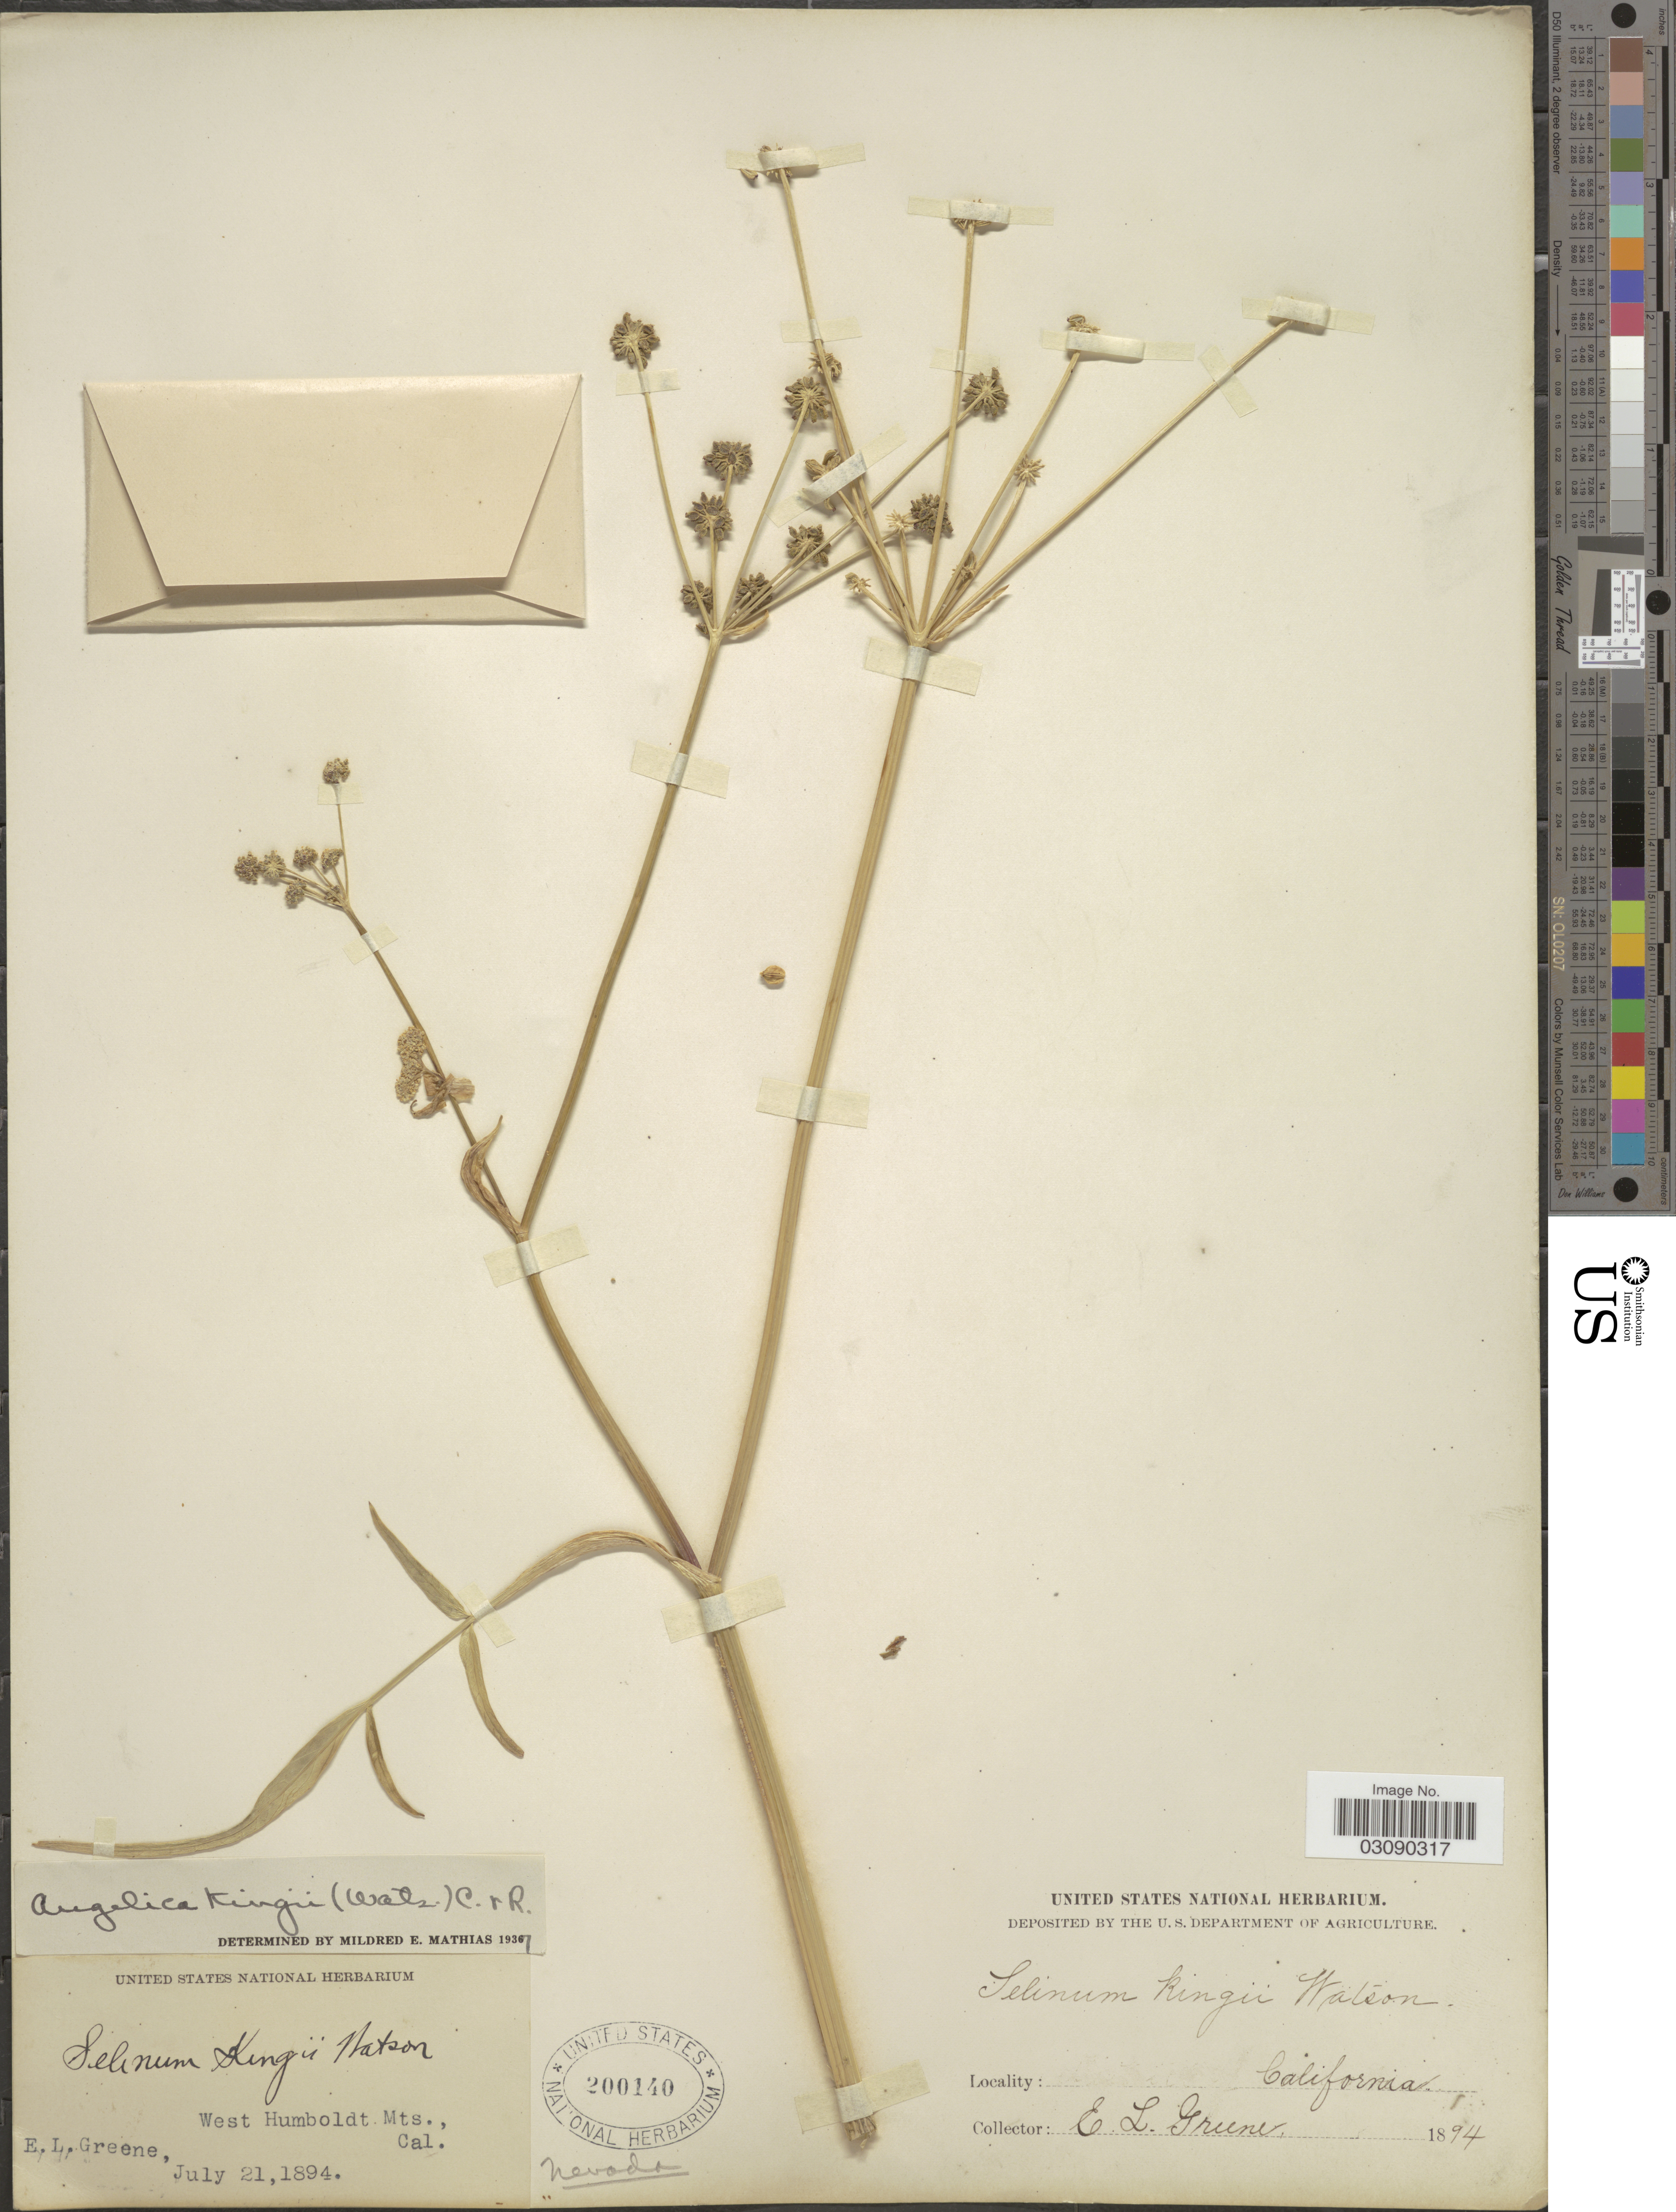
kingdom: Plantae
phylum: Tracheophyta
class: Magnoliopsida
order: Apiales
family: Apiaceae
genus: Angelica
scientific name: Angelica kingii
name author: (S. Watson) J.M. Coult. & Rose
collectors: E. L. Greene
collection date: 1894-07-21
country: United States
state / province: California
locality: West Humboldt Mts.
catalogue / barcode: US 200140